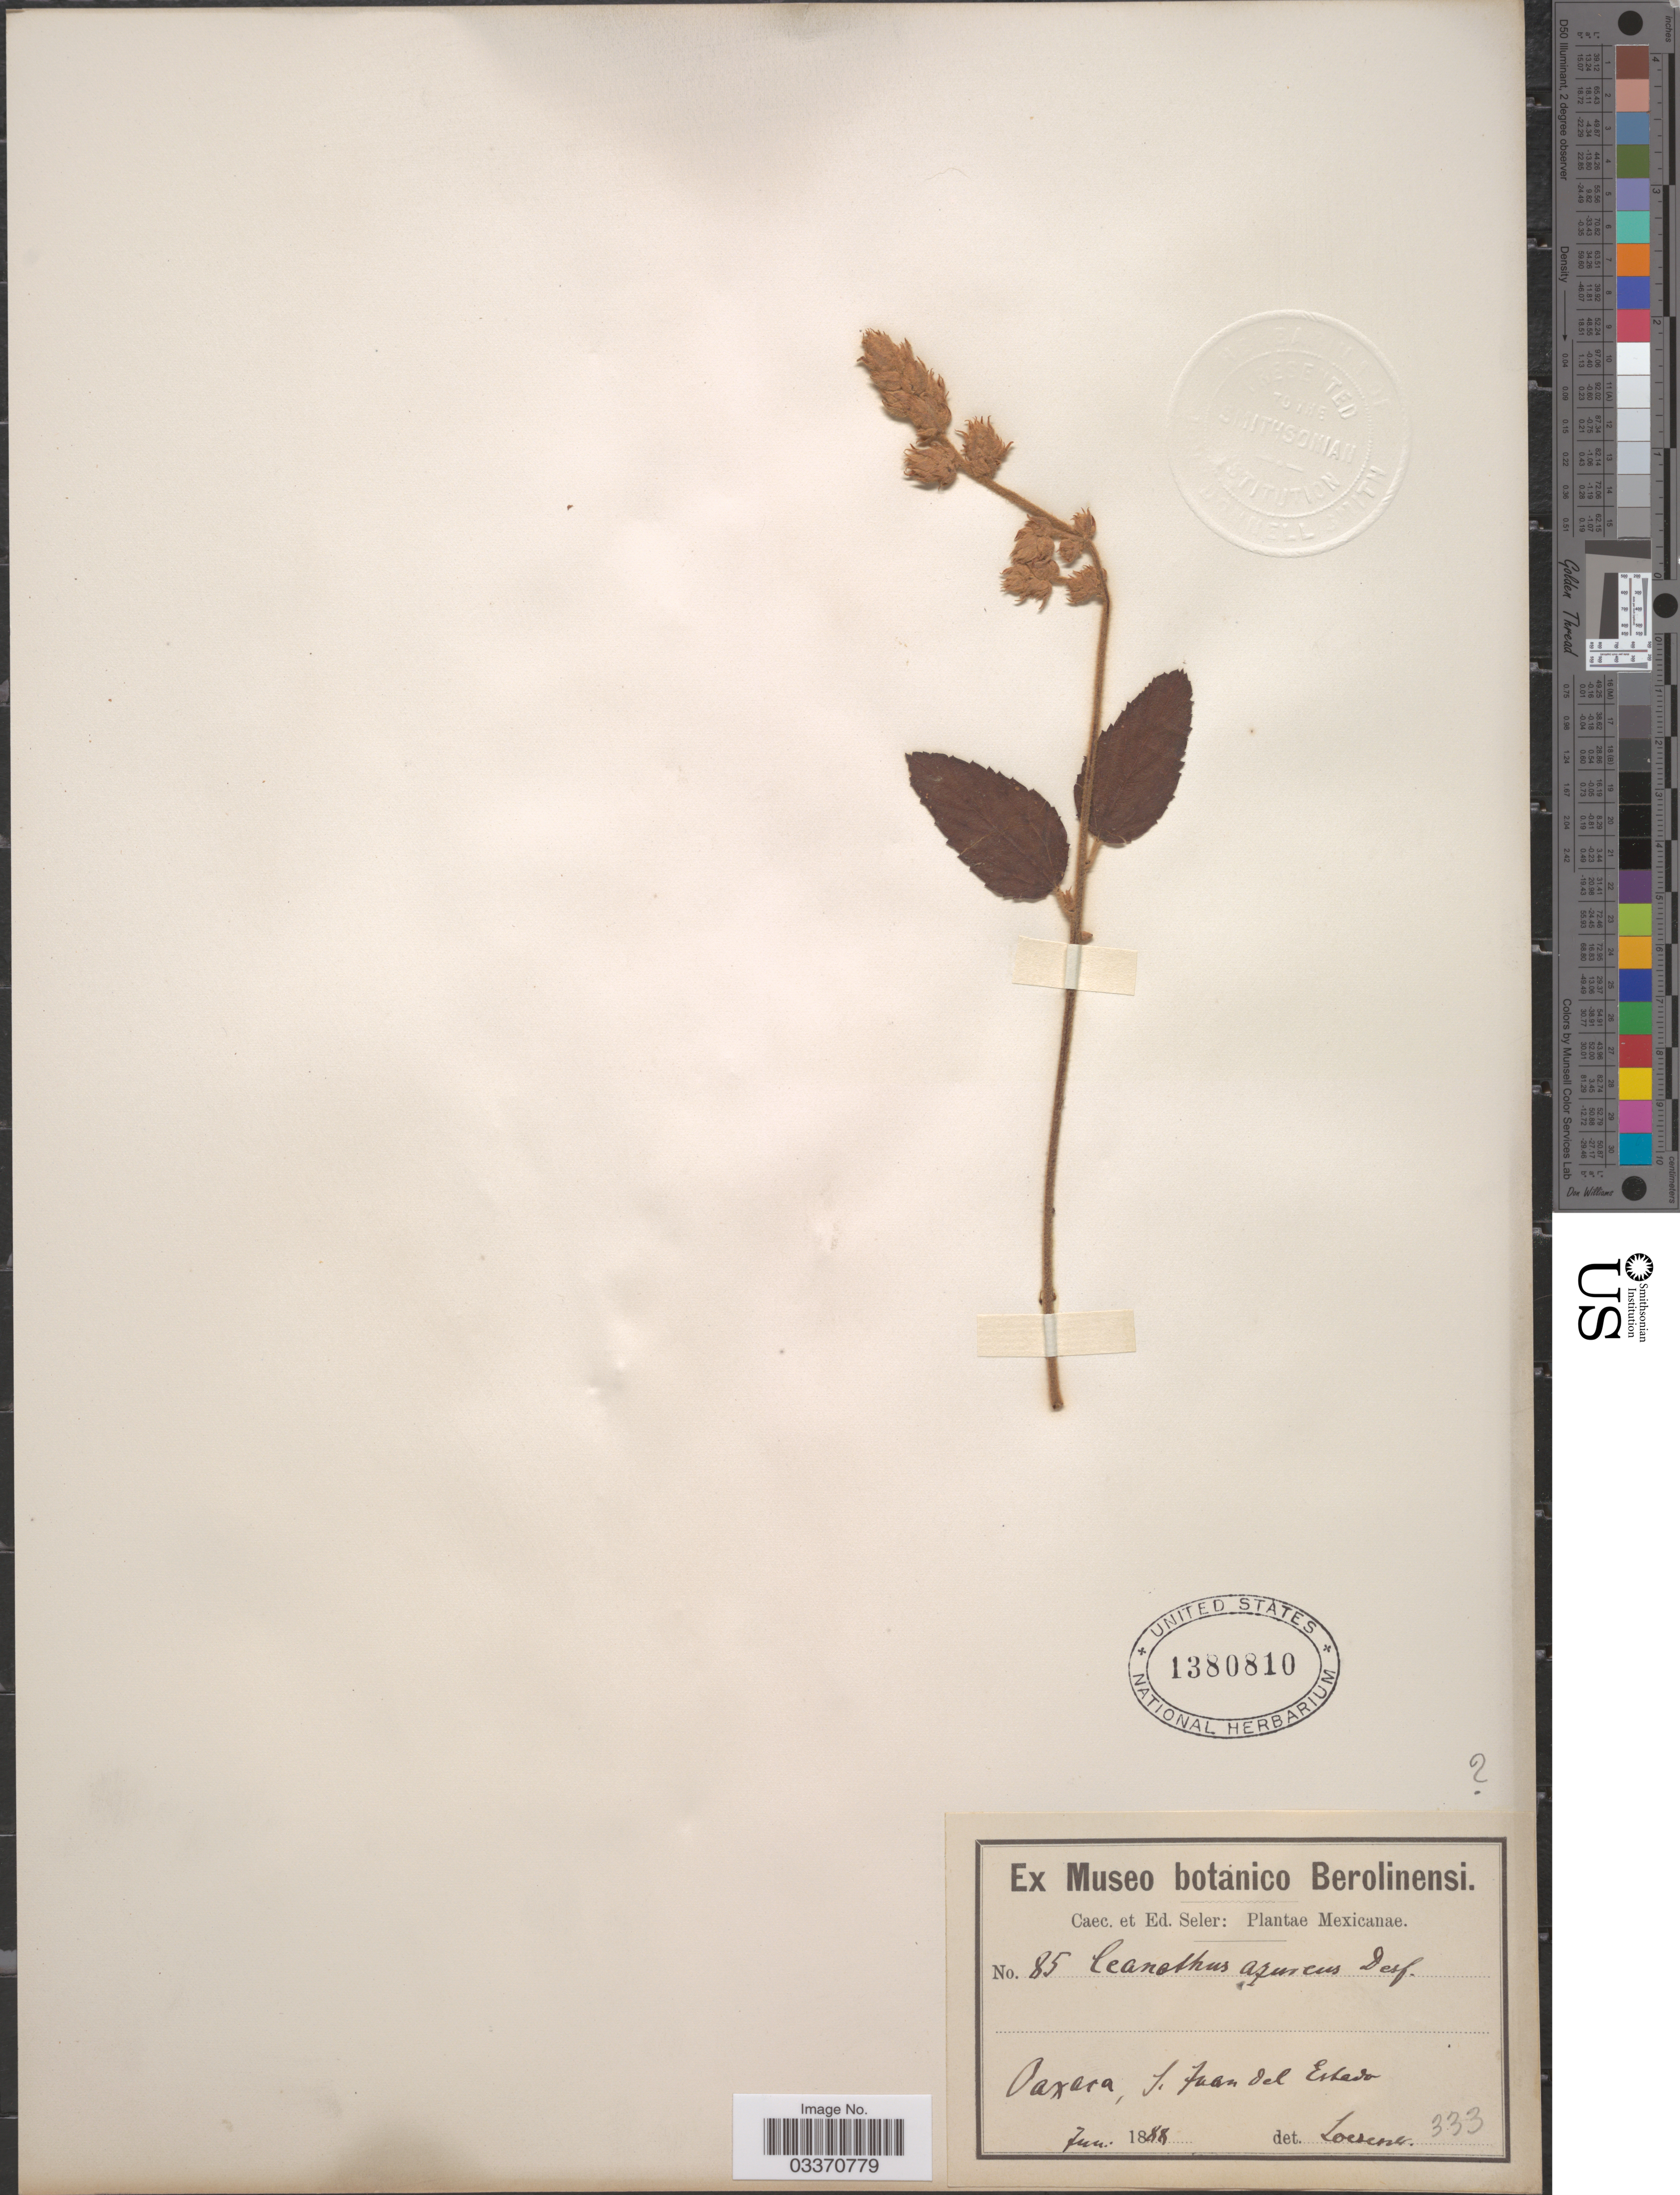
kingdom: Plantae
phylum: Tracheophyta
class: Magnoliopsida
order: Rosales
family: Rhamnaceae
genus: Ceanothus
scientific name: Ceanothus caeruleus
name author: Lag.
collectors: ex Caec. et Ed Seler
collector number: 85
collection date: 1888-06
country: Mexico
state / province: Oaxaca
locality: S. Juan del Estado.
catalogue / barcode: US 1380810